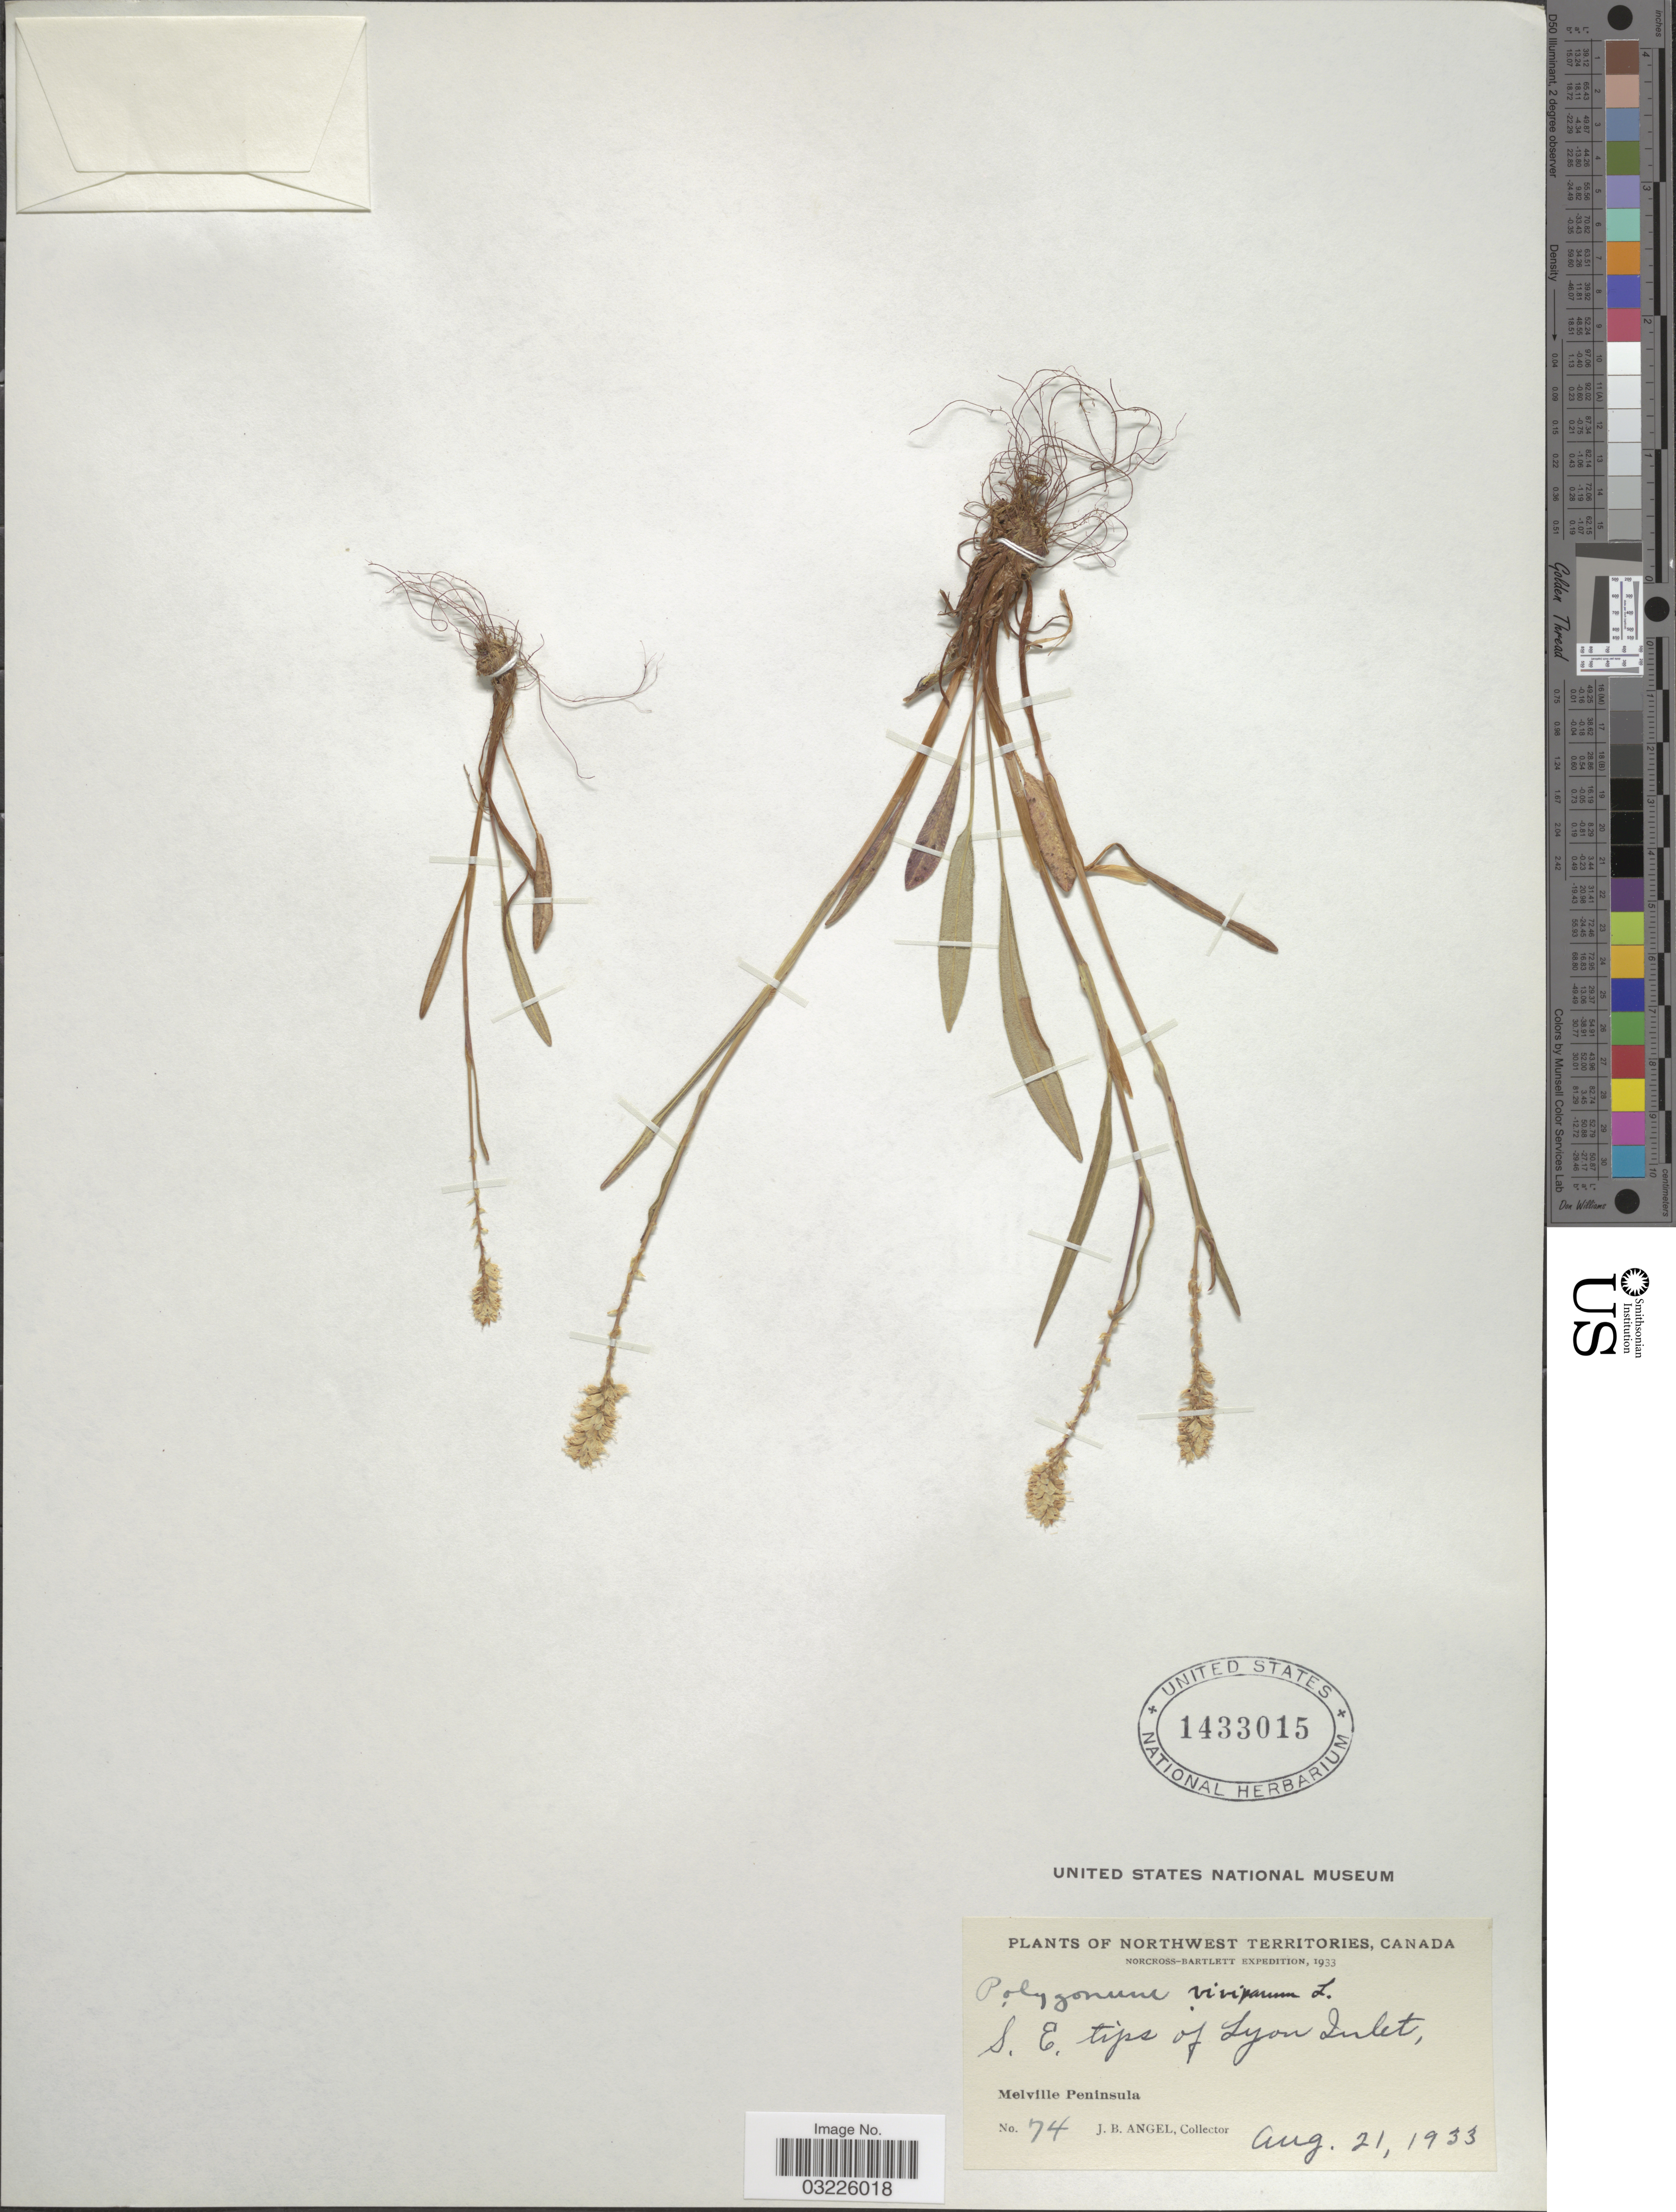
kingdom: Plantae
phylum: Tracheophyta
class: Magnoliopsida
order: Caryophyllales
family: Polygonaceae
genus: Bistorta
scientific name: Bistorta vivipara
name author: (L.) Delarbre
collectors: J. Angel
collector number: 74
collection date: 1933-08-21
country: Canada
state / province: Northwest Territories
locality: S. E. tips of Lyon Inlet, Melville Peninsula.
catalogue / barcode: US 1433015